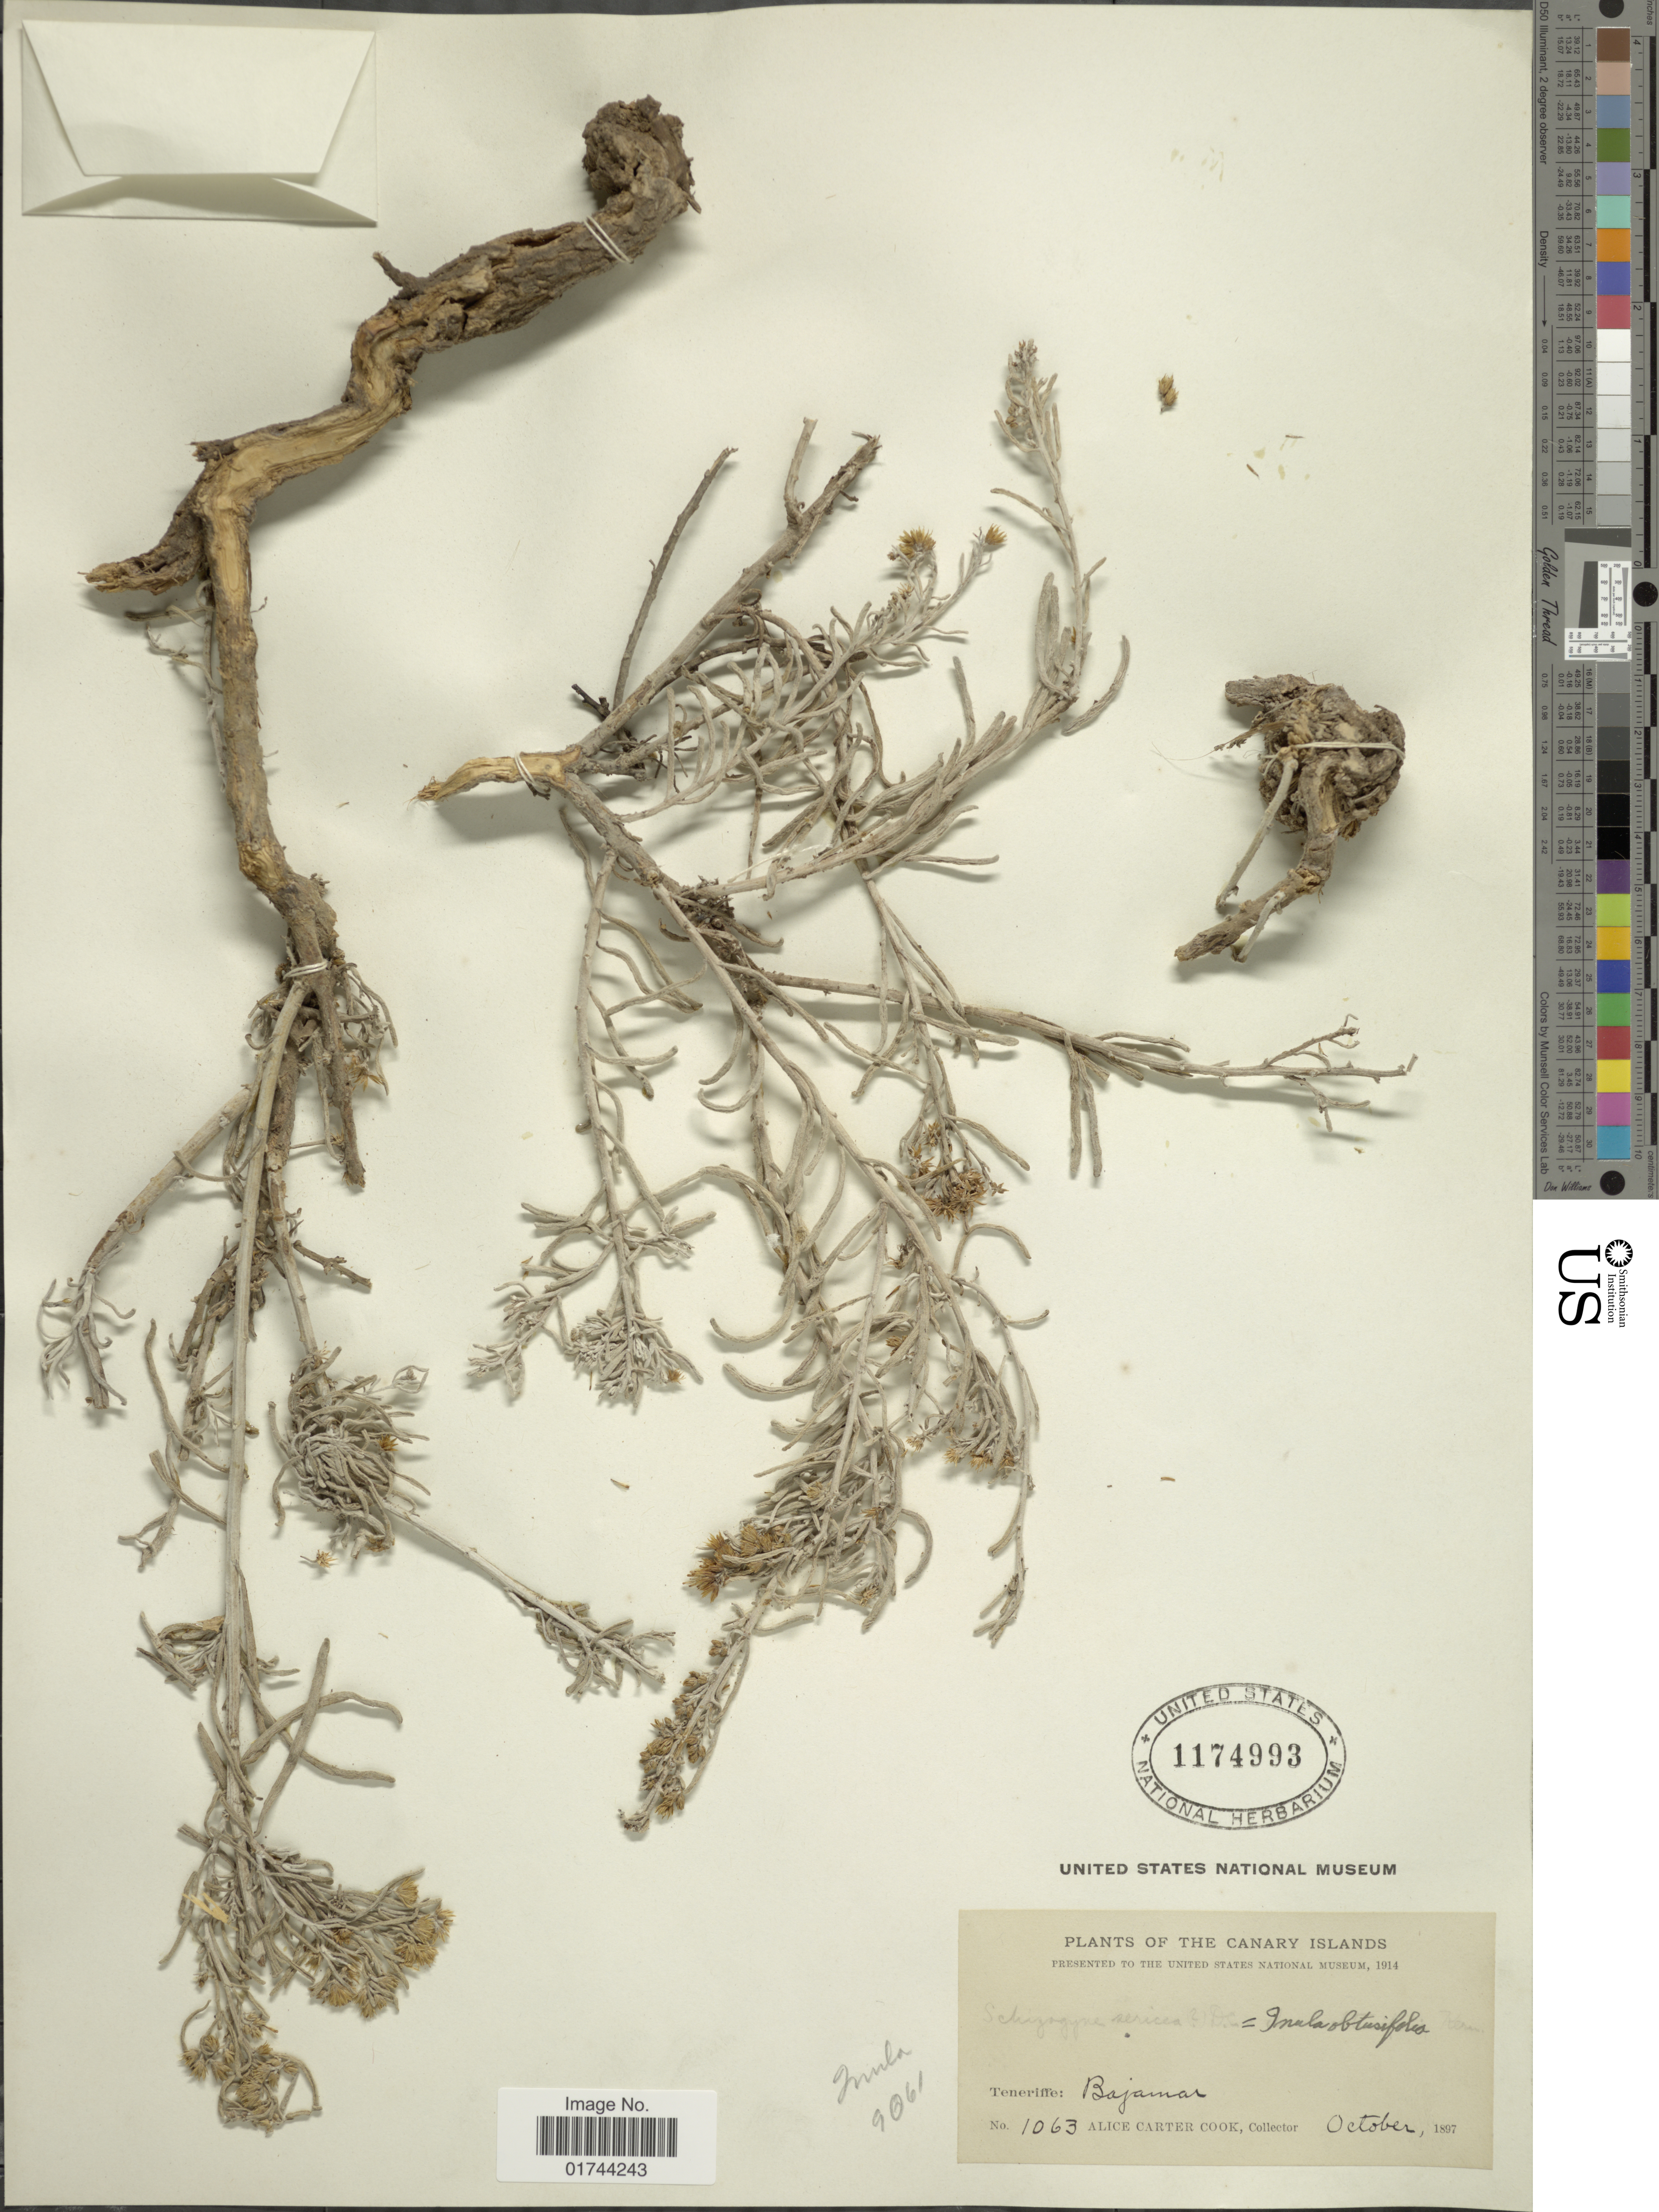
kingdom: Plantae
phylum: Tracheophyta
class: Magnoliopsida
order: Asterales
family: Asteraceae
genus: Inula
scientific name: Inula obtusifolia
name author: A. Kern.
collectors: Alice C. Cook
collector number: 1063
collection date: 1897-10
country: Spain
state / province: Canarias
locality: Canary Islands, Teneriffe: Bajamar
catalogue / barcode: US 1174993